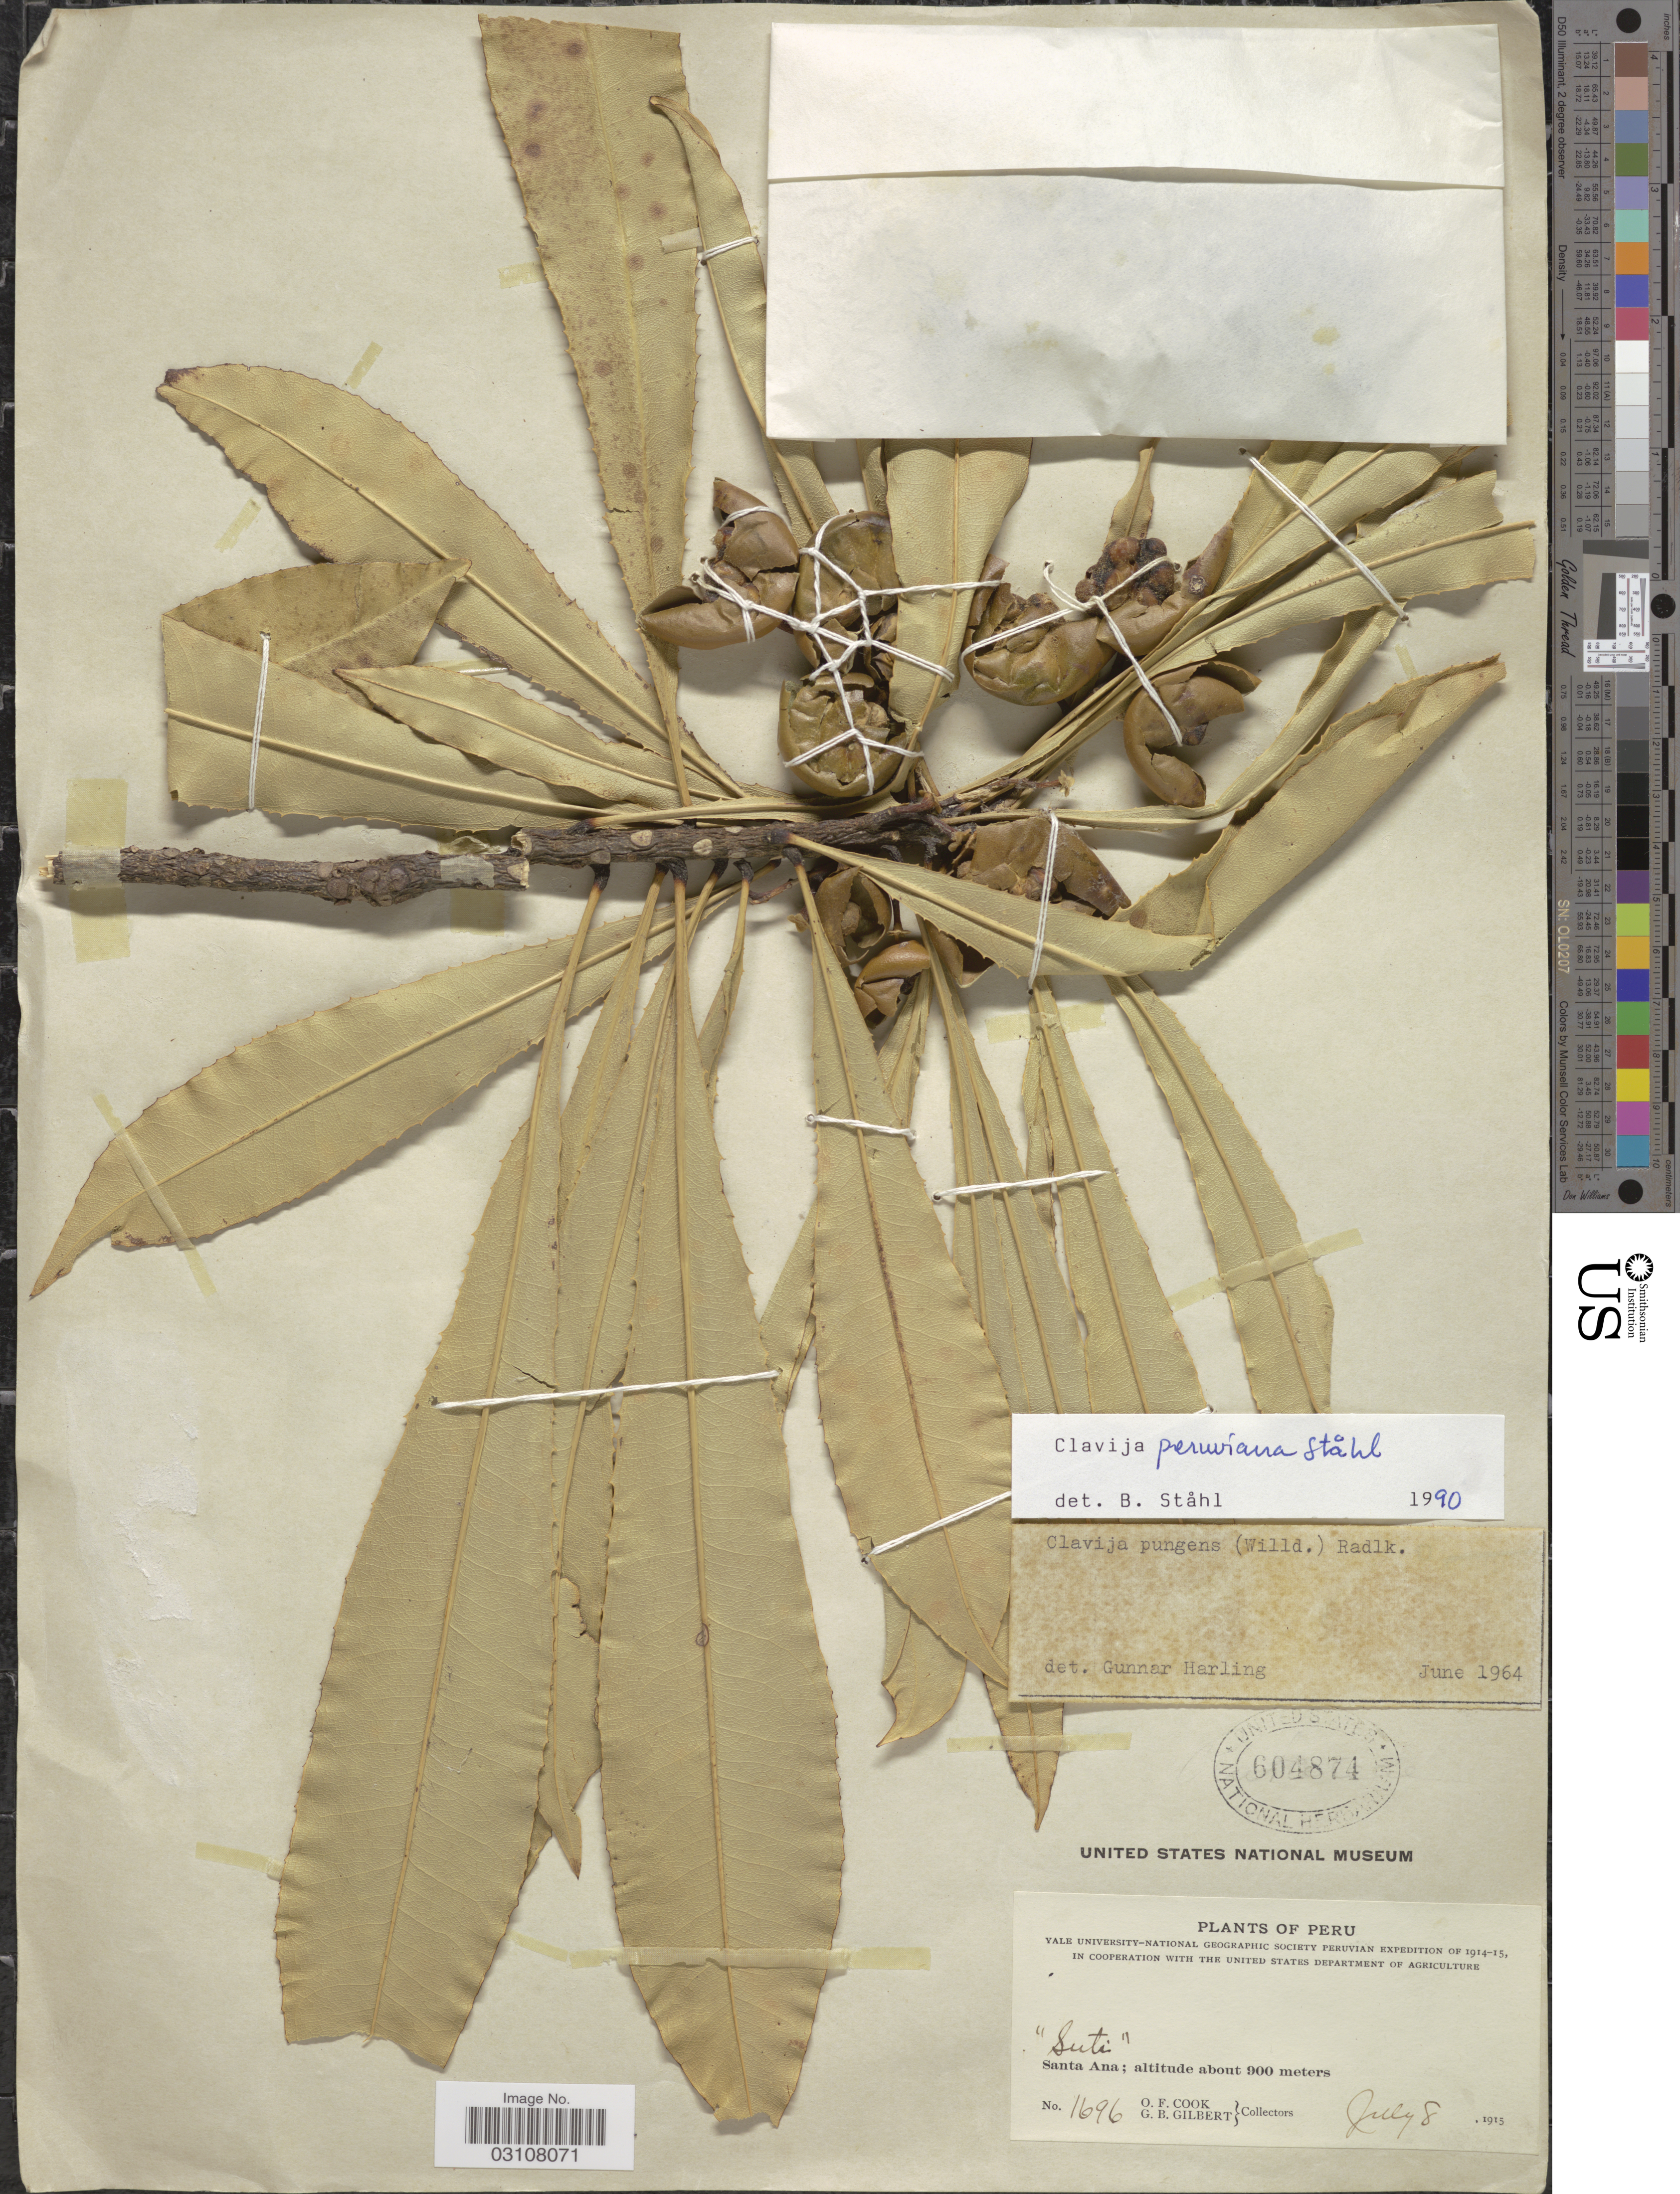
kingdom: Plantae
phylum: Tracheophyta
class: Magnoliopsida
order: Ericales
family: Primulaceae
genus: Clavija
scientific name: Clavija peruviana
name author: B. Ståhl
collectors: O. F. Cook & G. B. Gilbert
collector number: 1696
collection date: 1915-07-08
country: Peru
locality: Santa Ana.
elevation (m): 900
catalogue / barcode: US 604874